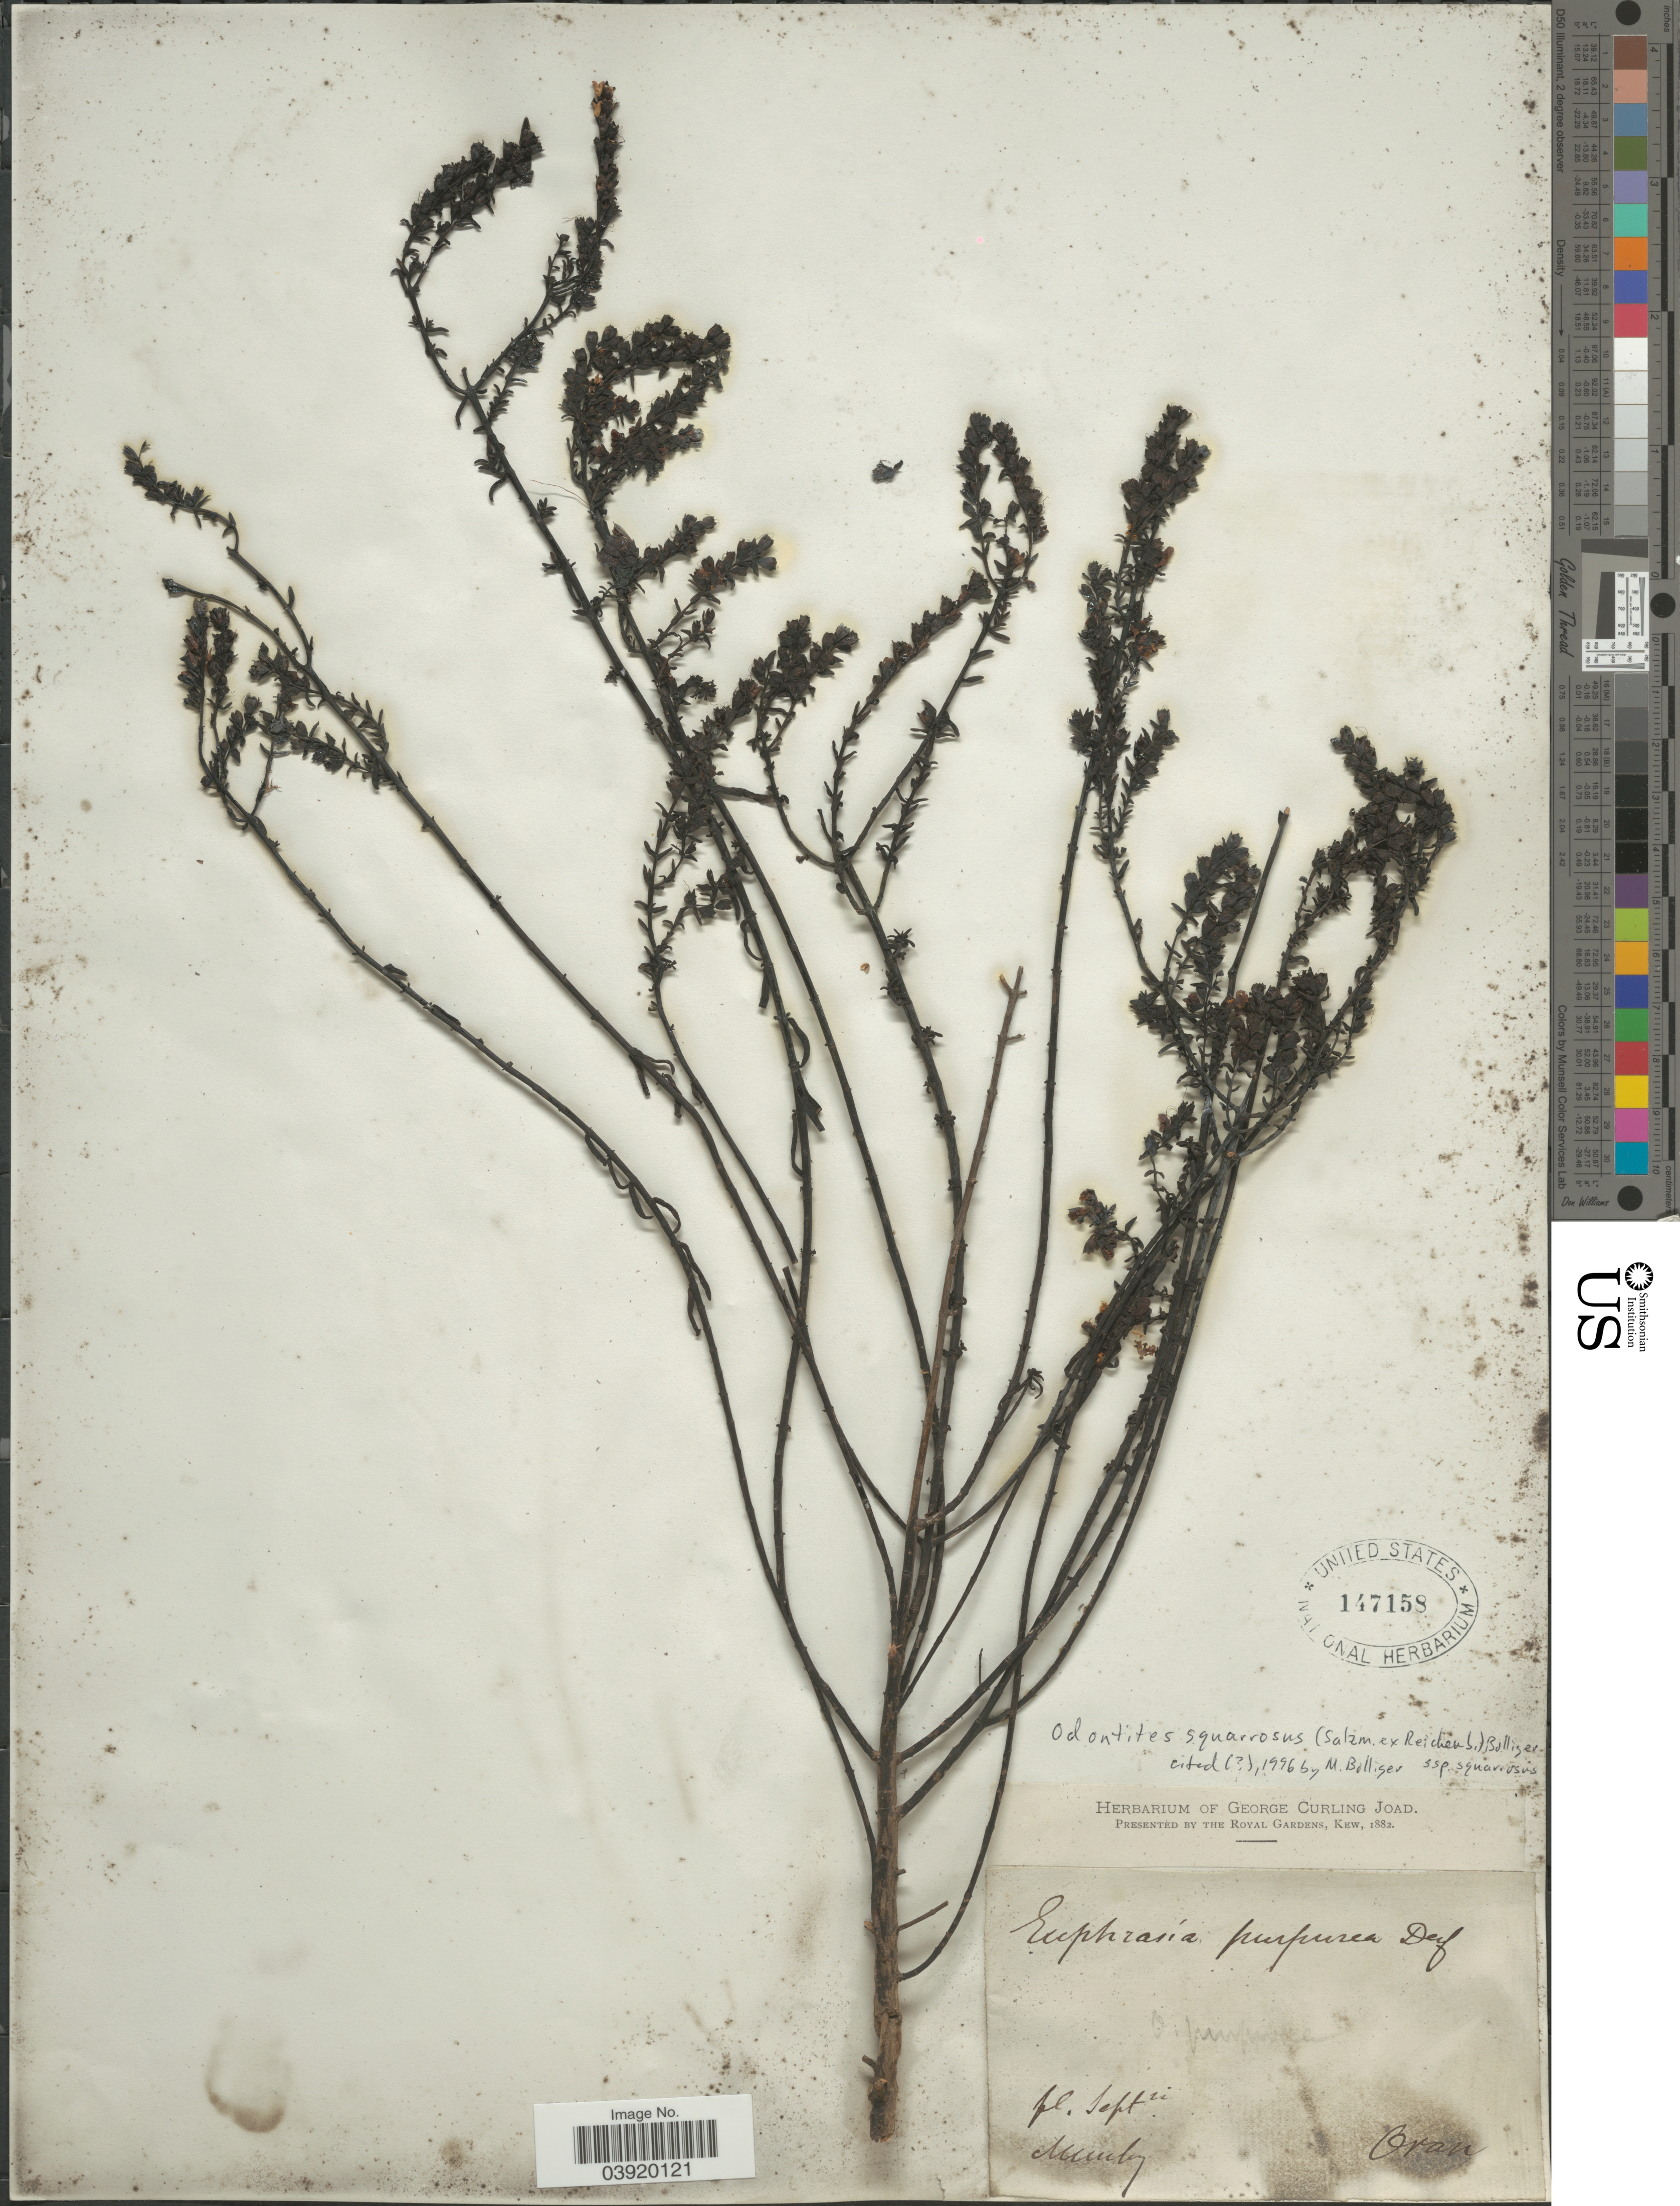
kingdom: Plantae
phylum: Tracheophyta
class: Magnoliopsida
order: Lamiales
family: Orobanchaceae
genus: Odontites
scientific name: Odontites squarrosus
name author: (Salzm. ex Rchb.) Bolliger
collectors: Munby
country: Algeria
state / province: Oran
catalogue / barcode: US 147158